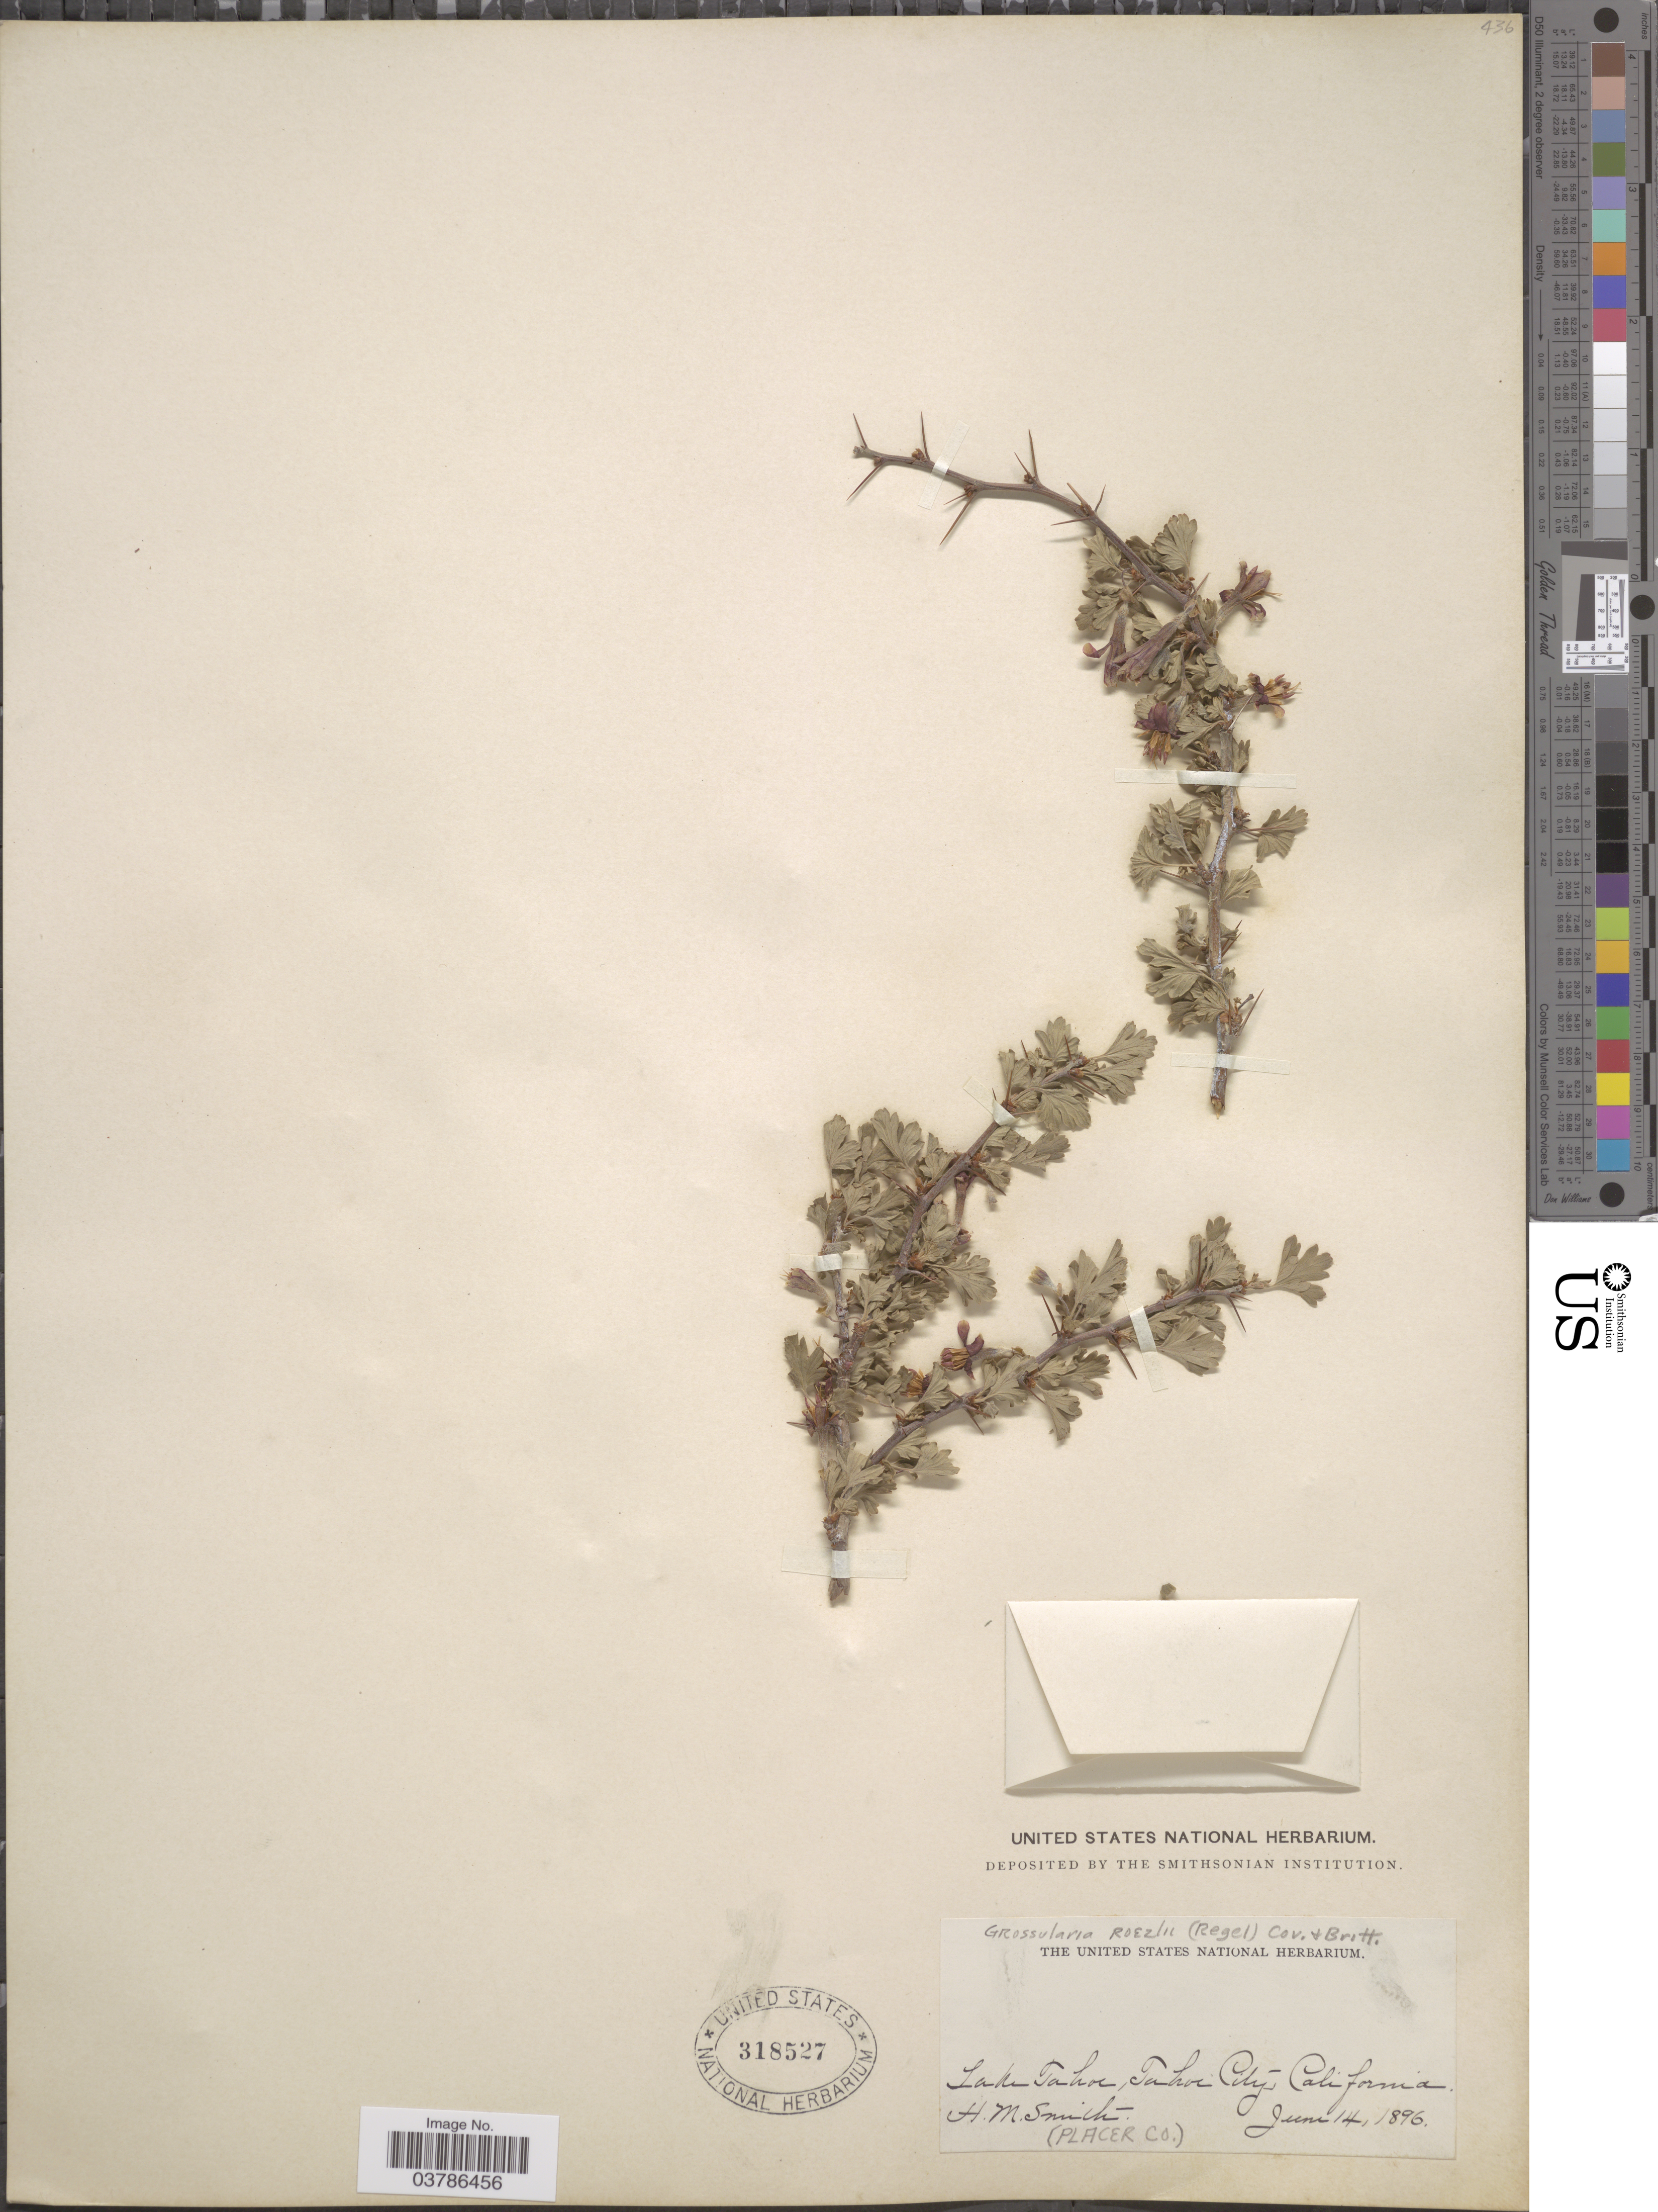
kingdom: Plantae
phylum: Tracheophyta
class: Magnoliopsida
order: Saxifragales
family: Grossulariaceae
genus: Ribes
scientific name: Ribes roezlii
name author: Regel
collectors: H. M. Smith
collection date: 1896-06-14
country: United States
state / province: California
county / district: Placer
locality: Lake Tahoe, Tahoe City.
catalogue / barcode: US 318527